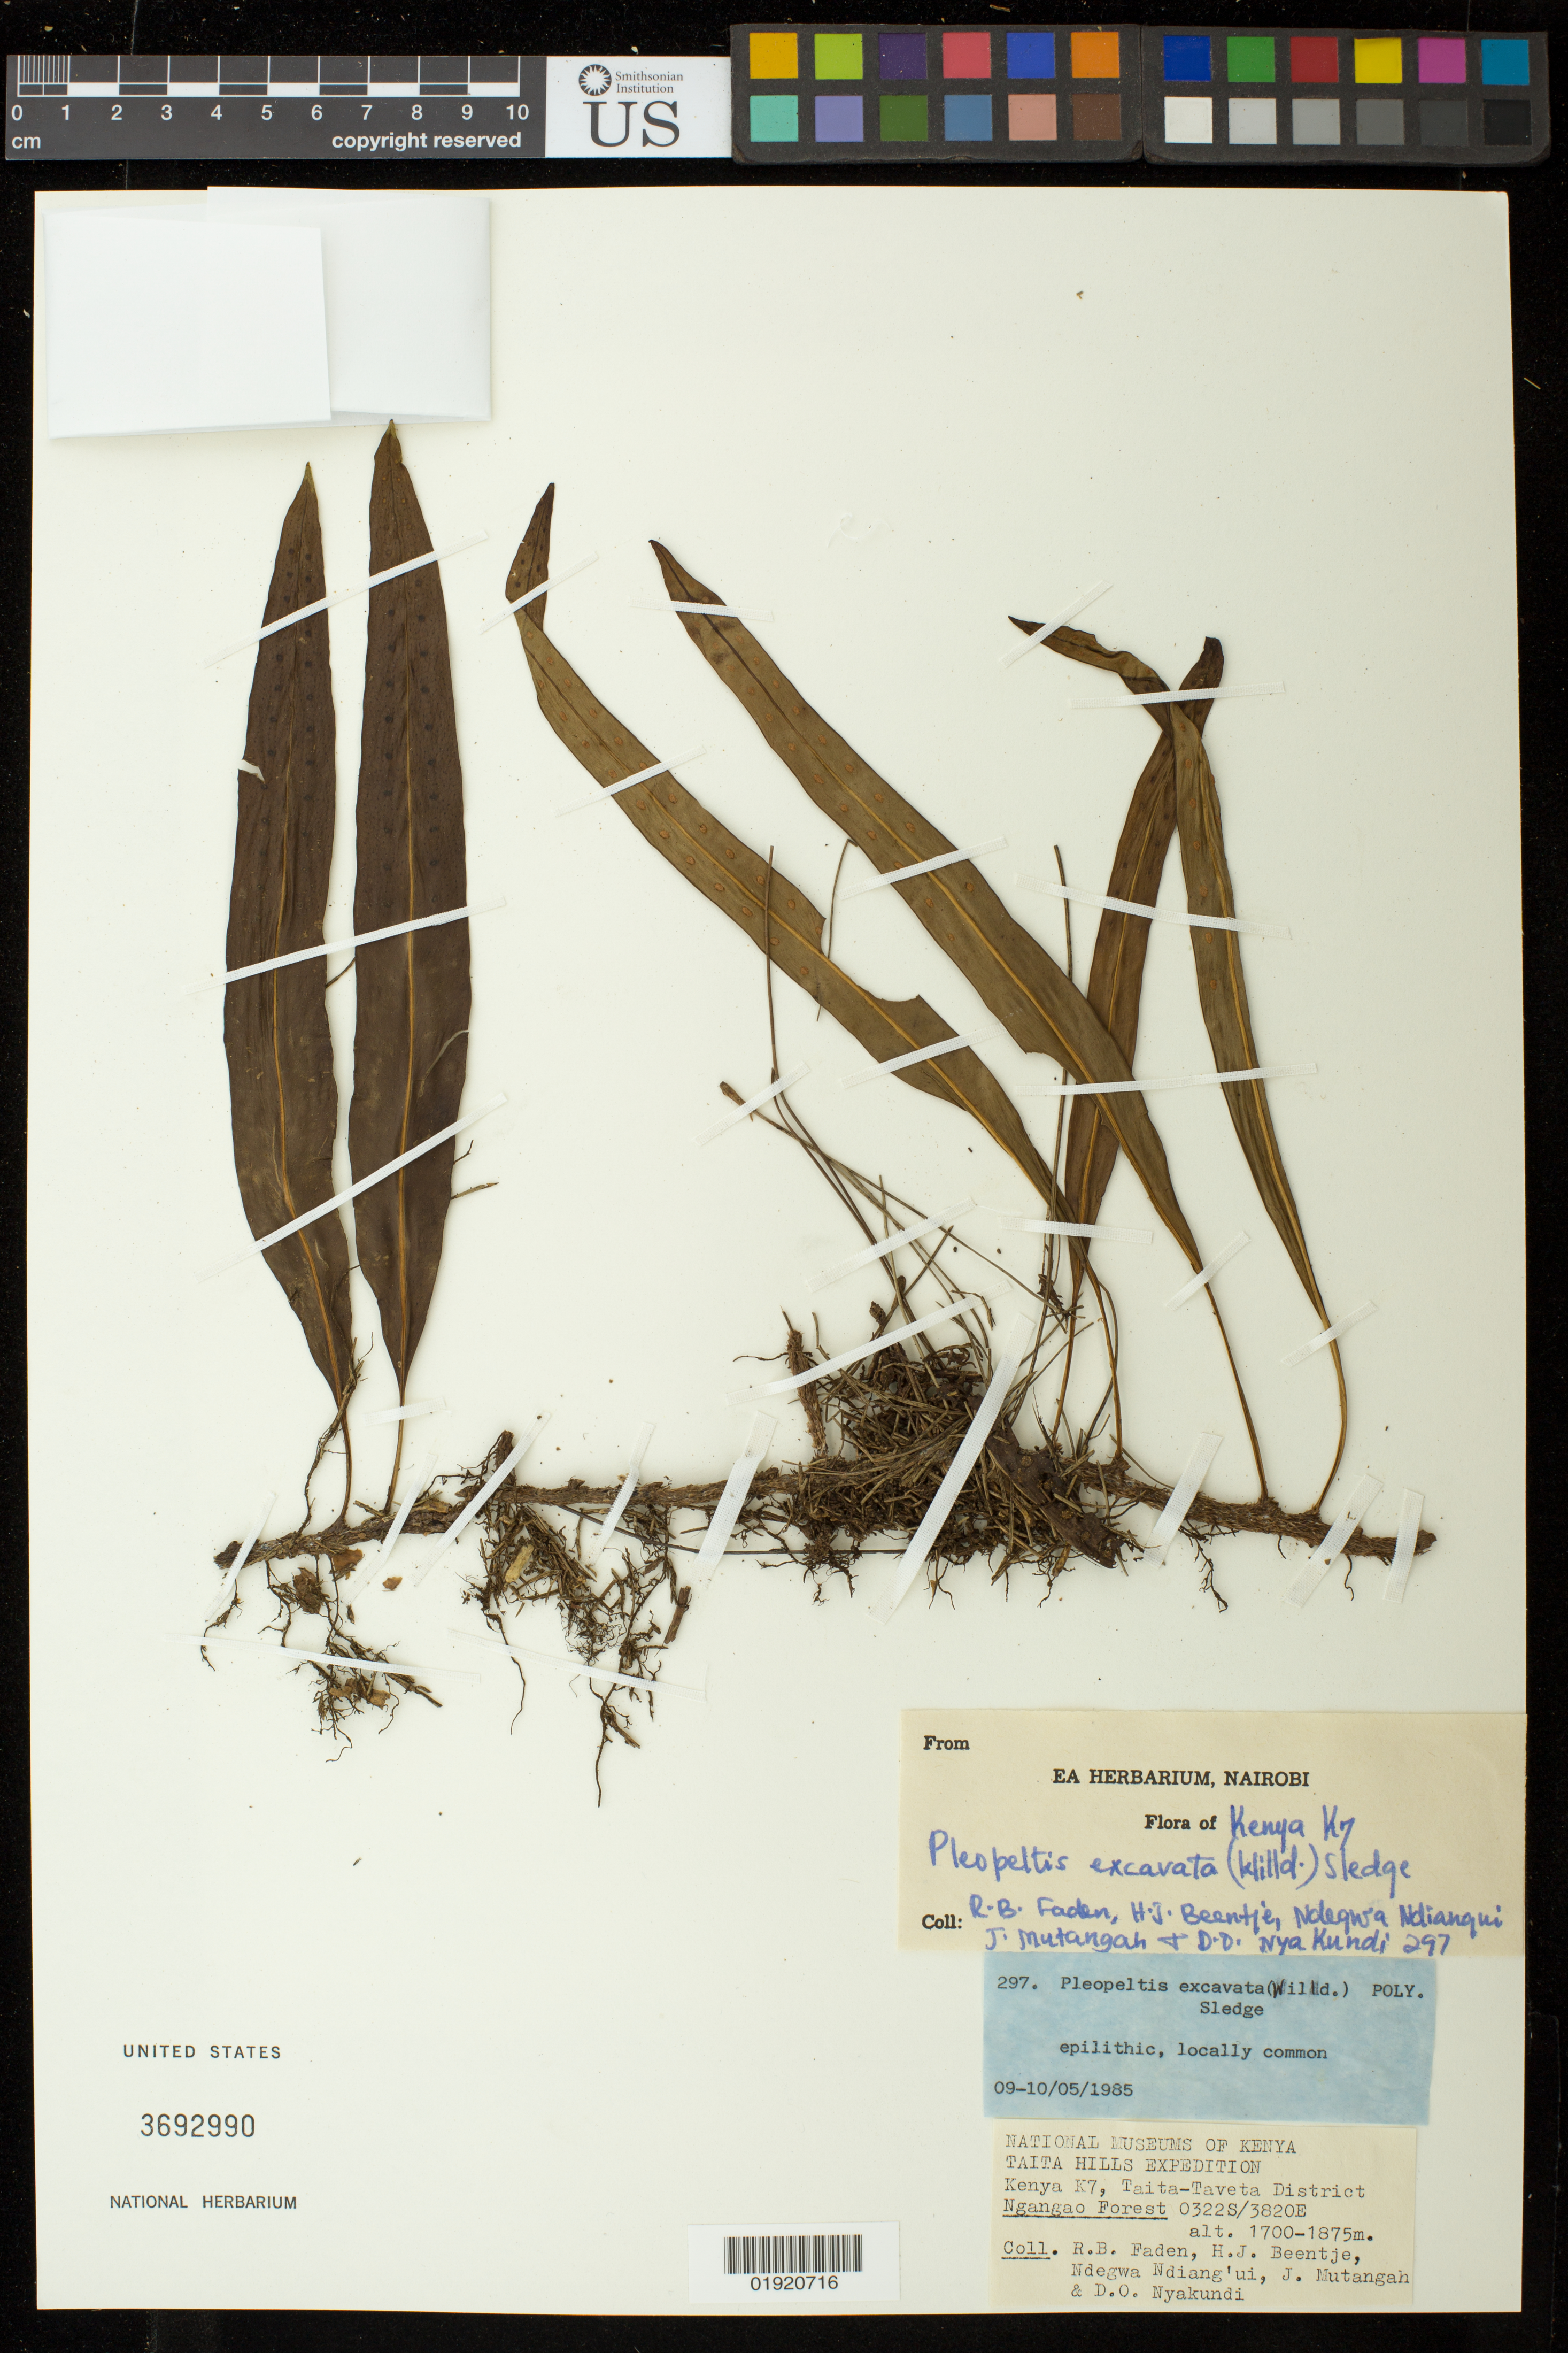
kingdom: Plantae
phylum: Tracheophyta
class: Polypodiopsida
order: Polypodiales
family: Polypodiaceae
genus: Pleopeltis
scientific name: Pleopeltis excavata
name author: (Willd.) Sledge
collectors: R. B. Faden, H. J. Beentje, Ndegwa Ndiang'ui, J. Mutangah & D. Nyakundi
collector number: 297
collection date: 1985-05-09/1985-05-10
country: Kenya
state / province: Taita Taveta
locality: Kenya K7, Taita-Taveta District. Taita Hills. Ngangao Forest.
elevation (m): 1700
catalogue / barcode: US 3692990